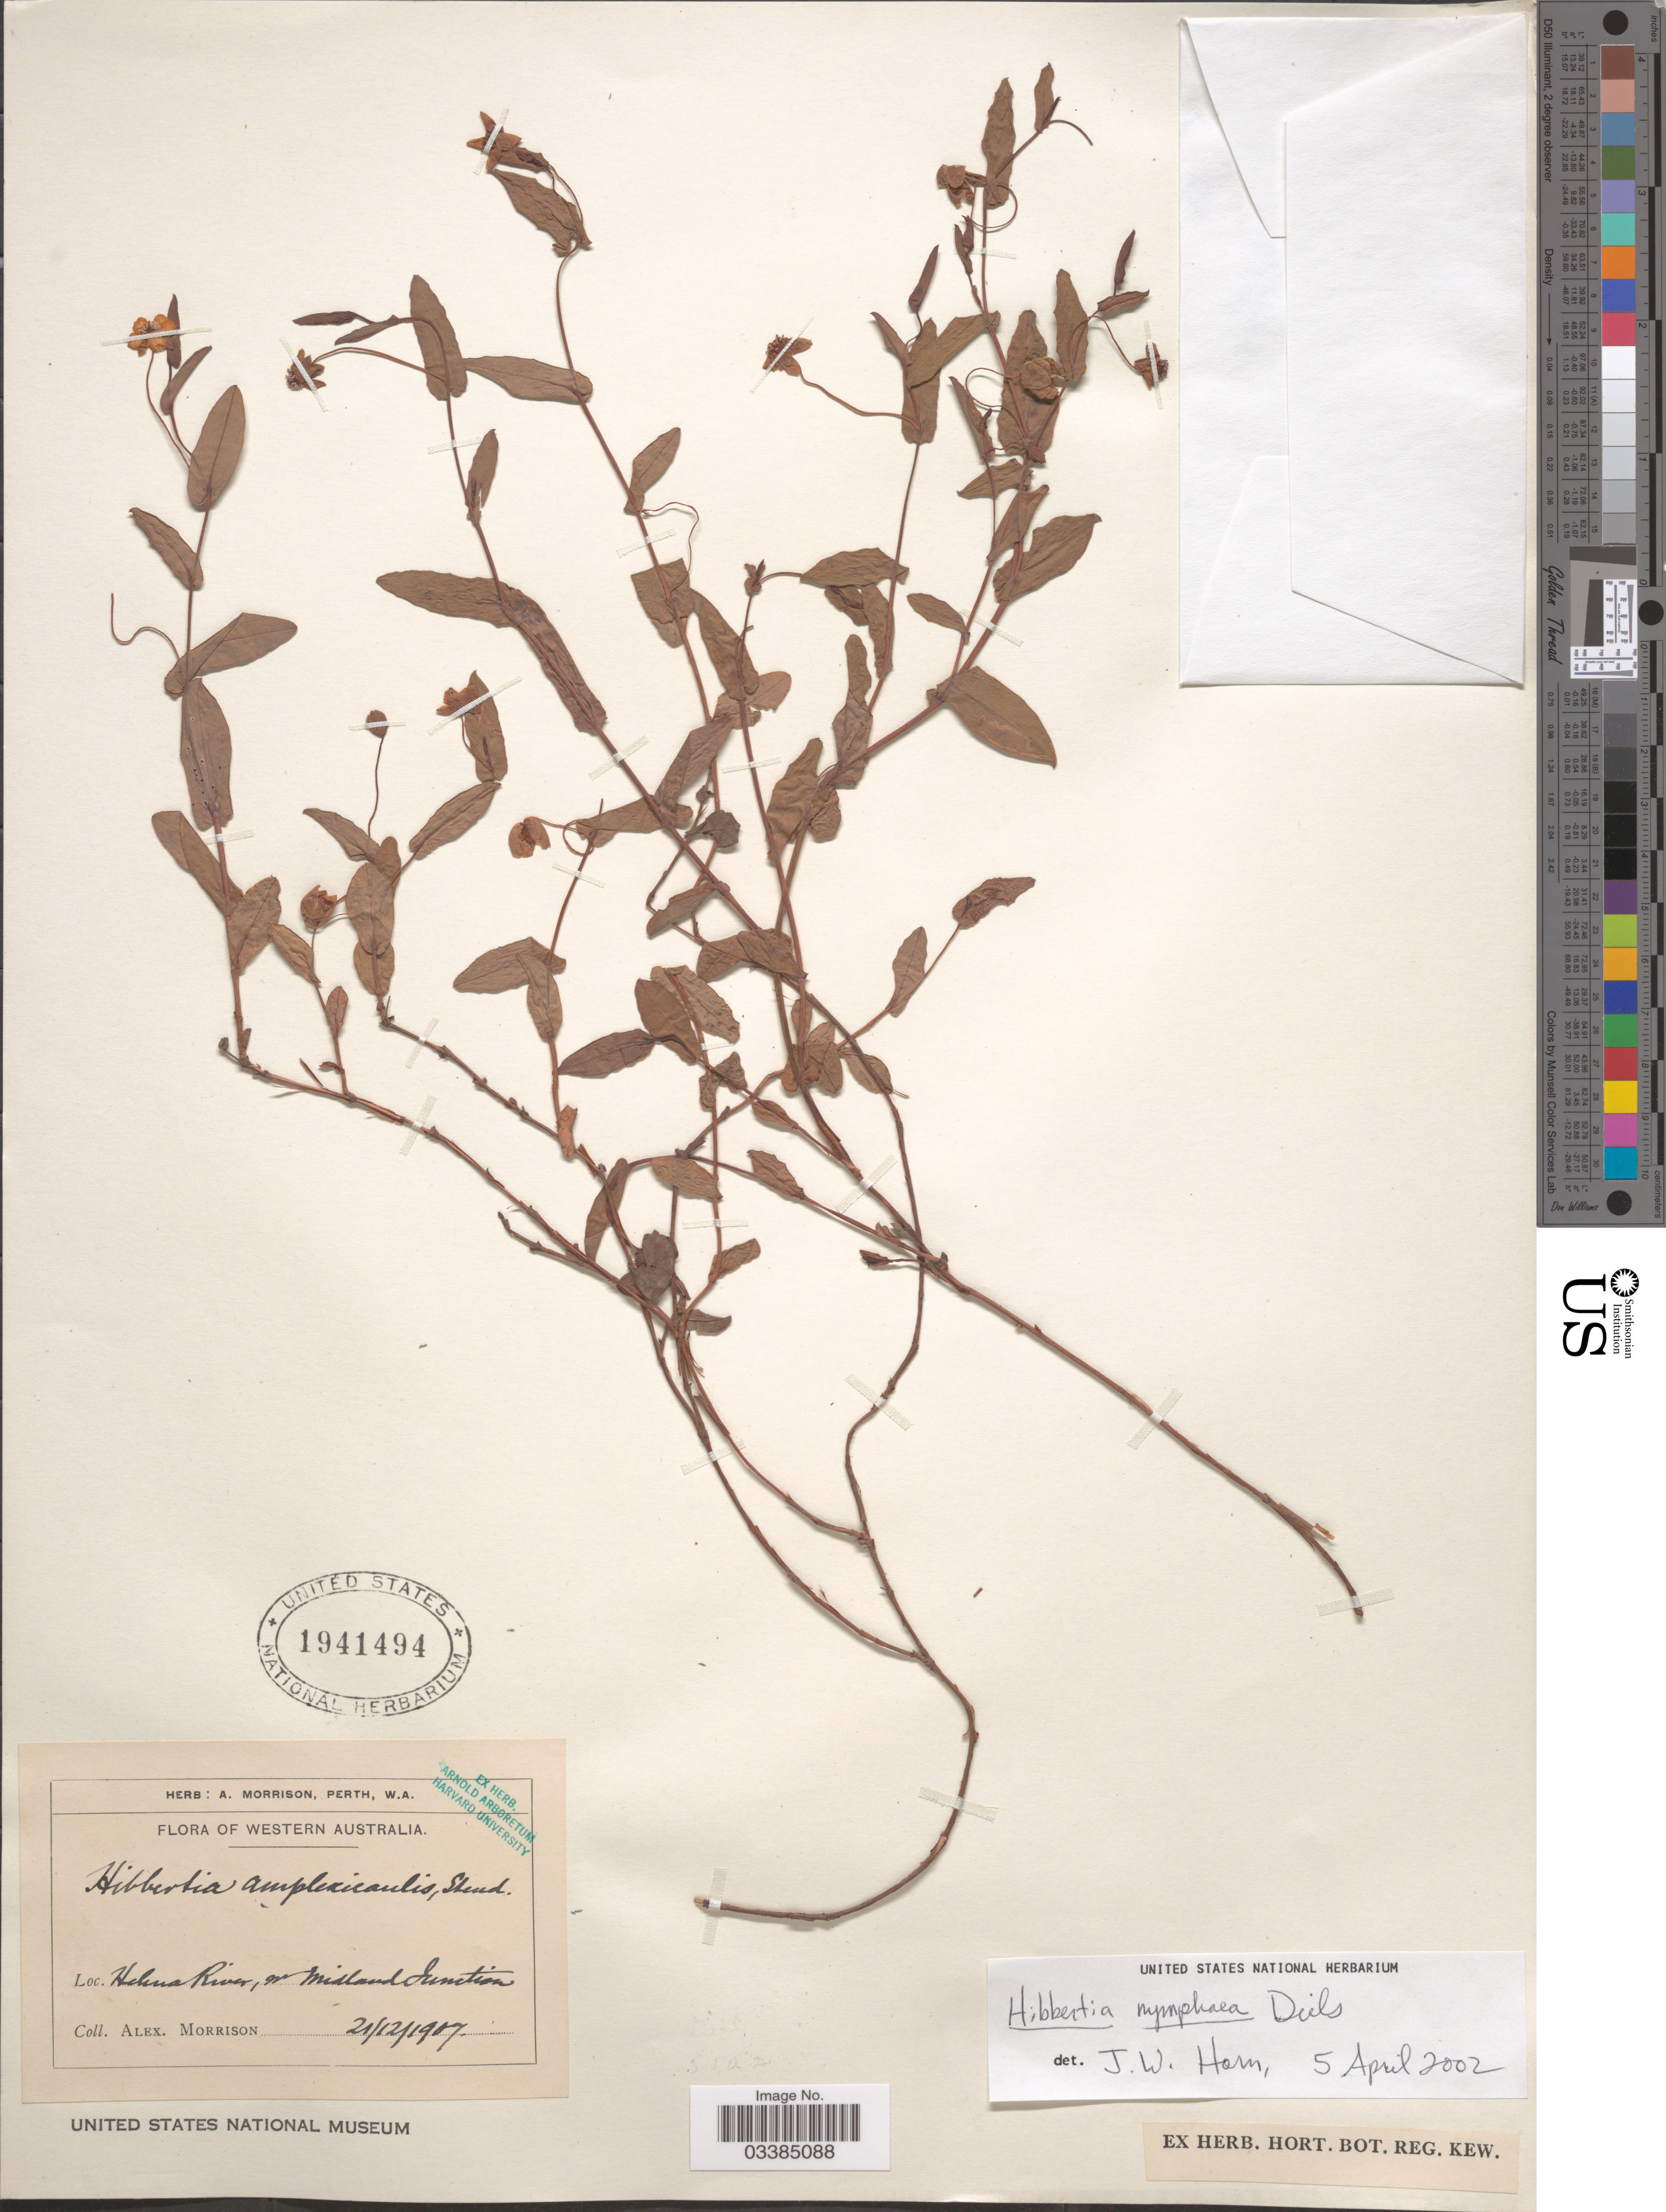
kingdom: Plantae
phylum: Tracheophyta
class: Magnoliopsida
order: Dilleniales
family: Dilleniaceae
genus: Hibbertia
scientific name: Hibbertia nymphaea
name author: Diels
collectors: A. Morrison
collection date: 1907-12-21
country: Australia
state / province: Western Australia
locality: Helena River, on Midland Junction.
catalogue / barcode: US 1941494